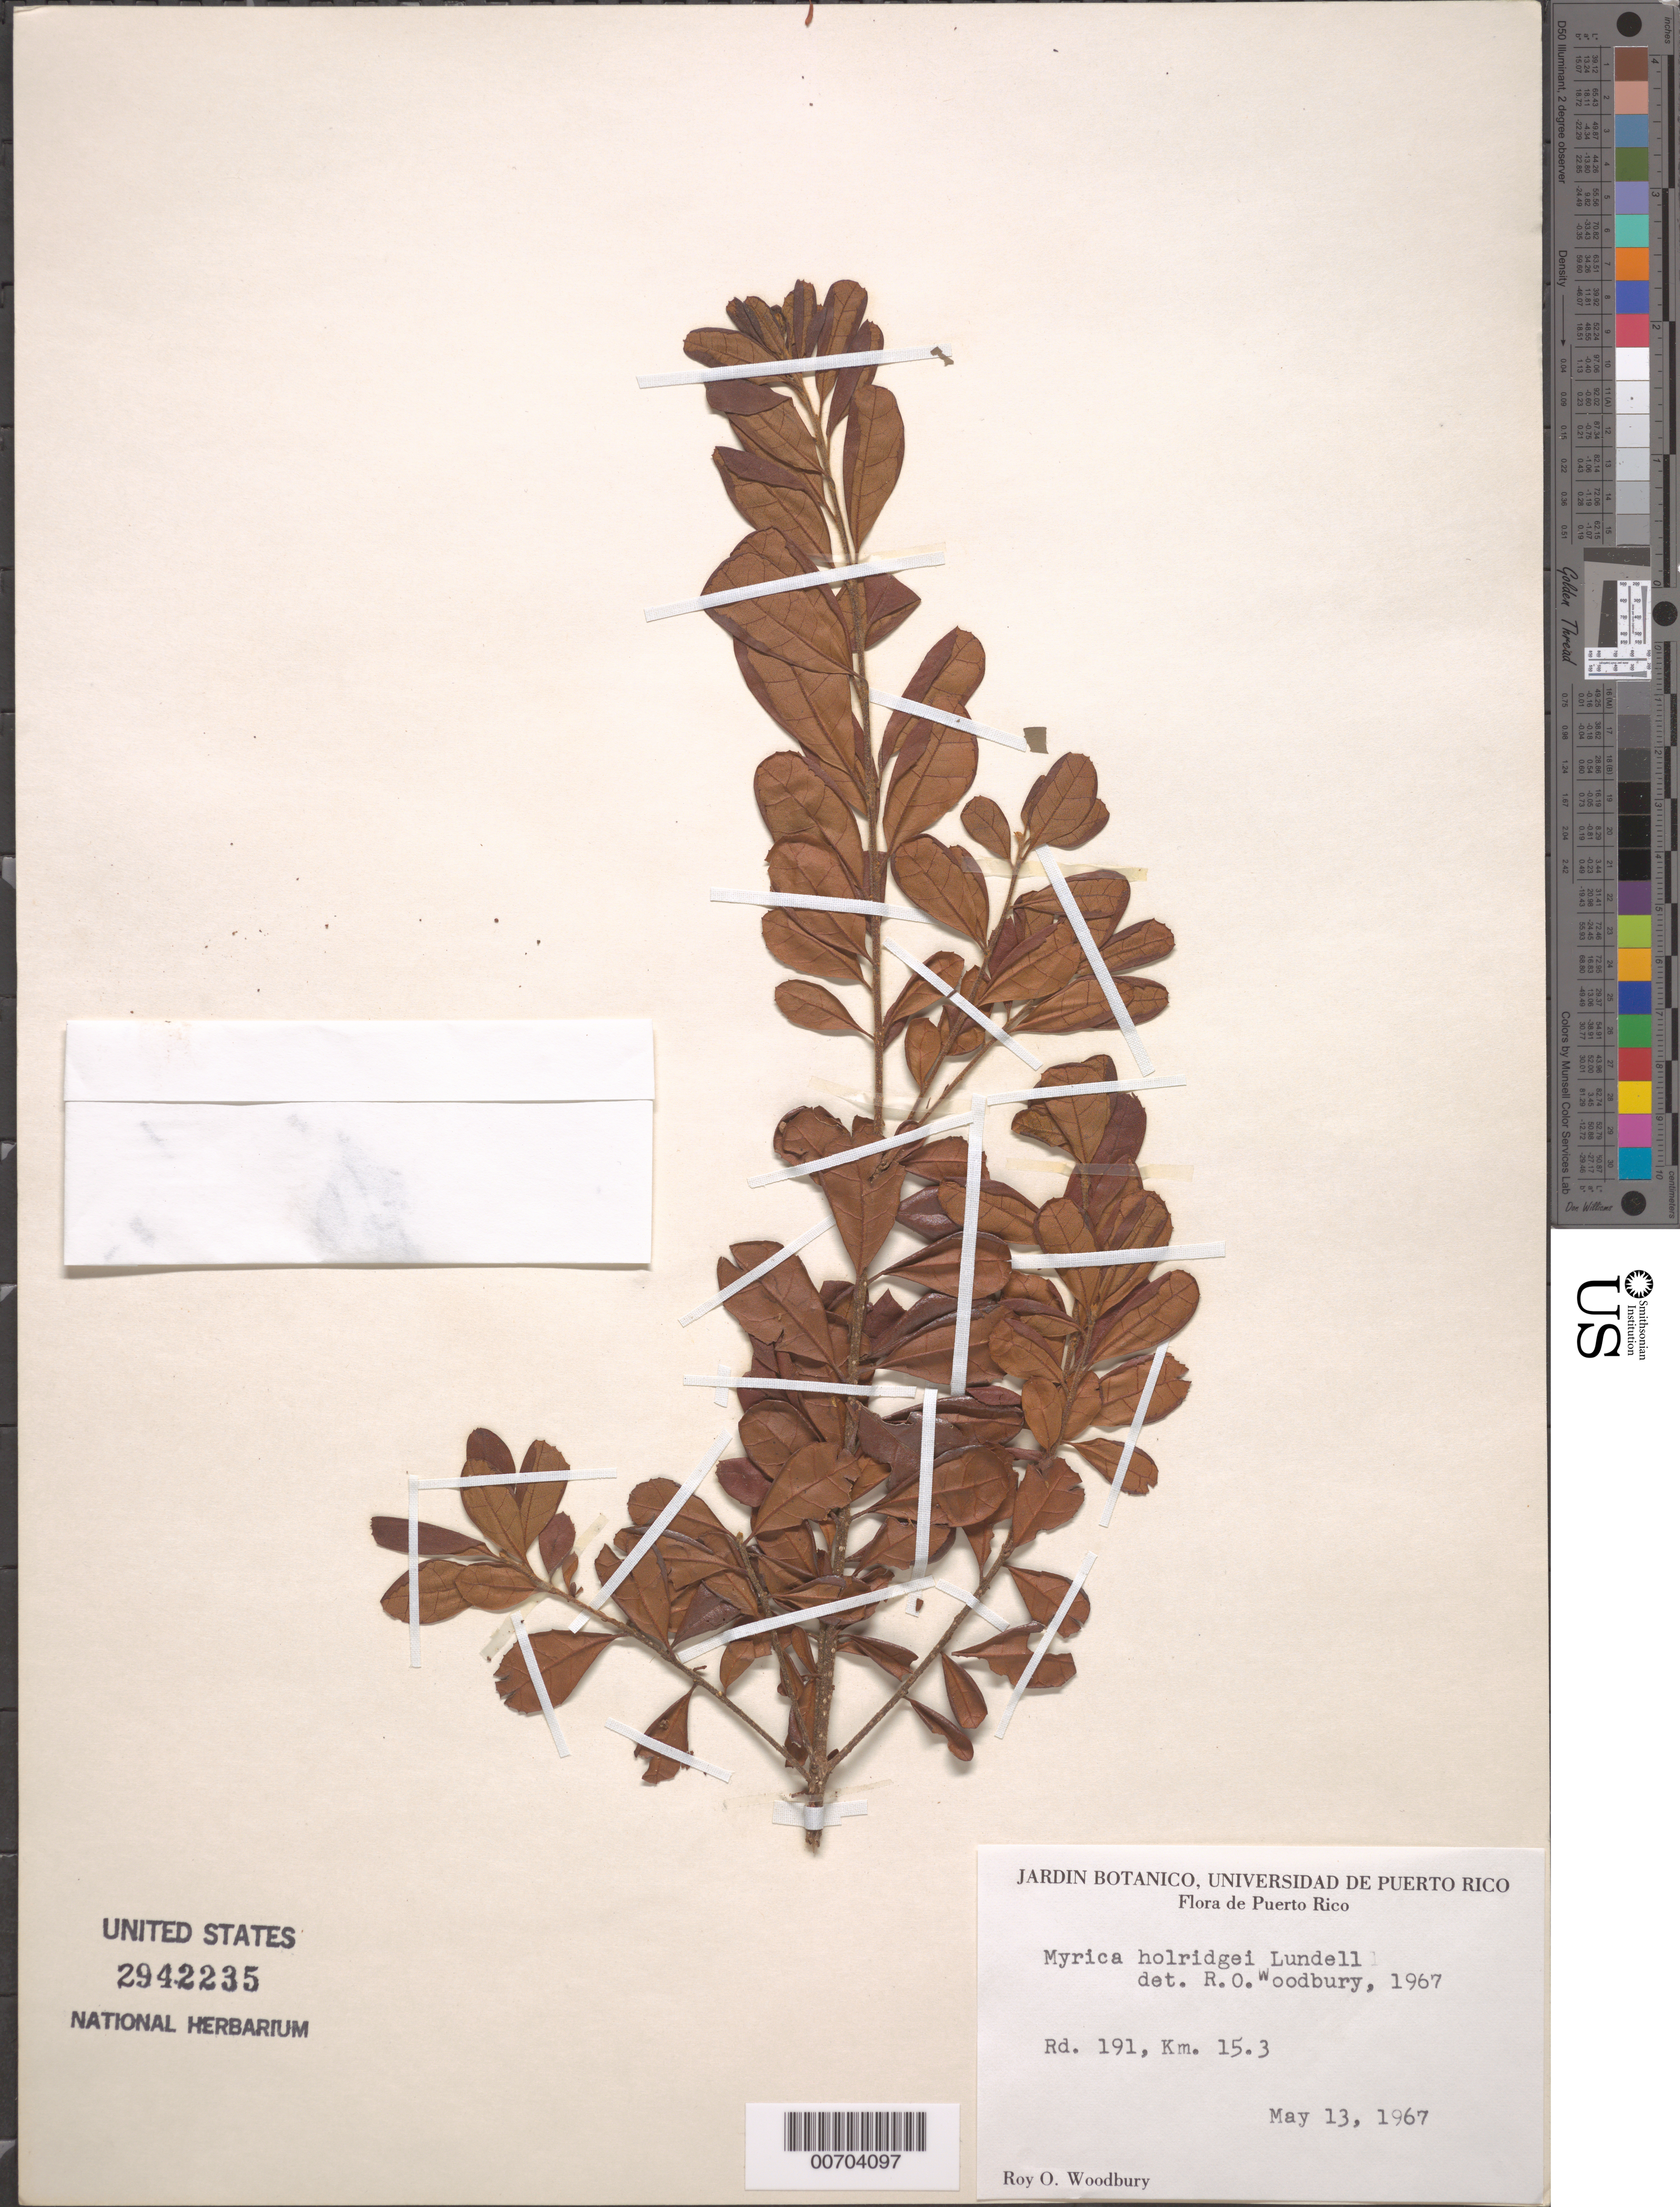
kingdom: Plantae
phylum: Tracheophyta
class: Magnoliopsida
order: Fagales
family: Myricaceae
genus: Morella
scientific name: Morella holdridgeana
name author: (Lundell) Wilbur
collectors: R. O. Woodbury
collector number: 191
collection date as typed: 13 May 1967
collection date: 1967-05-13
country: Puerto Rico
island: Greater Antilles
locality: Rd 191, Km 15.3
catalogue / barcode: US 2942235